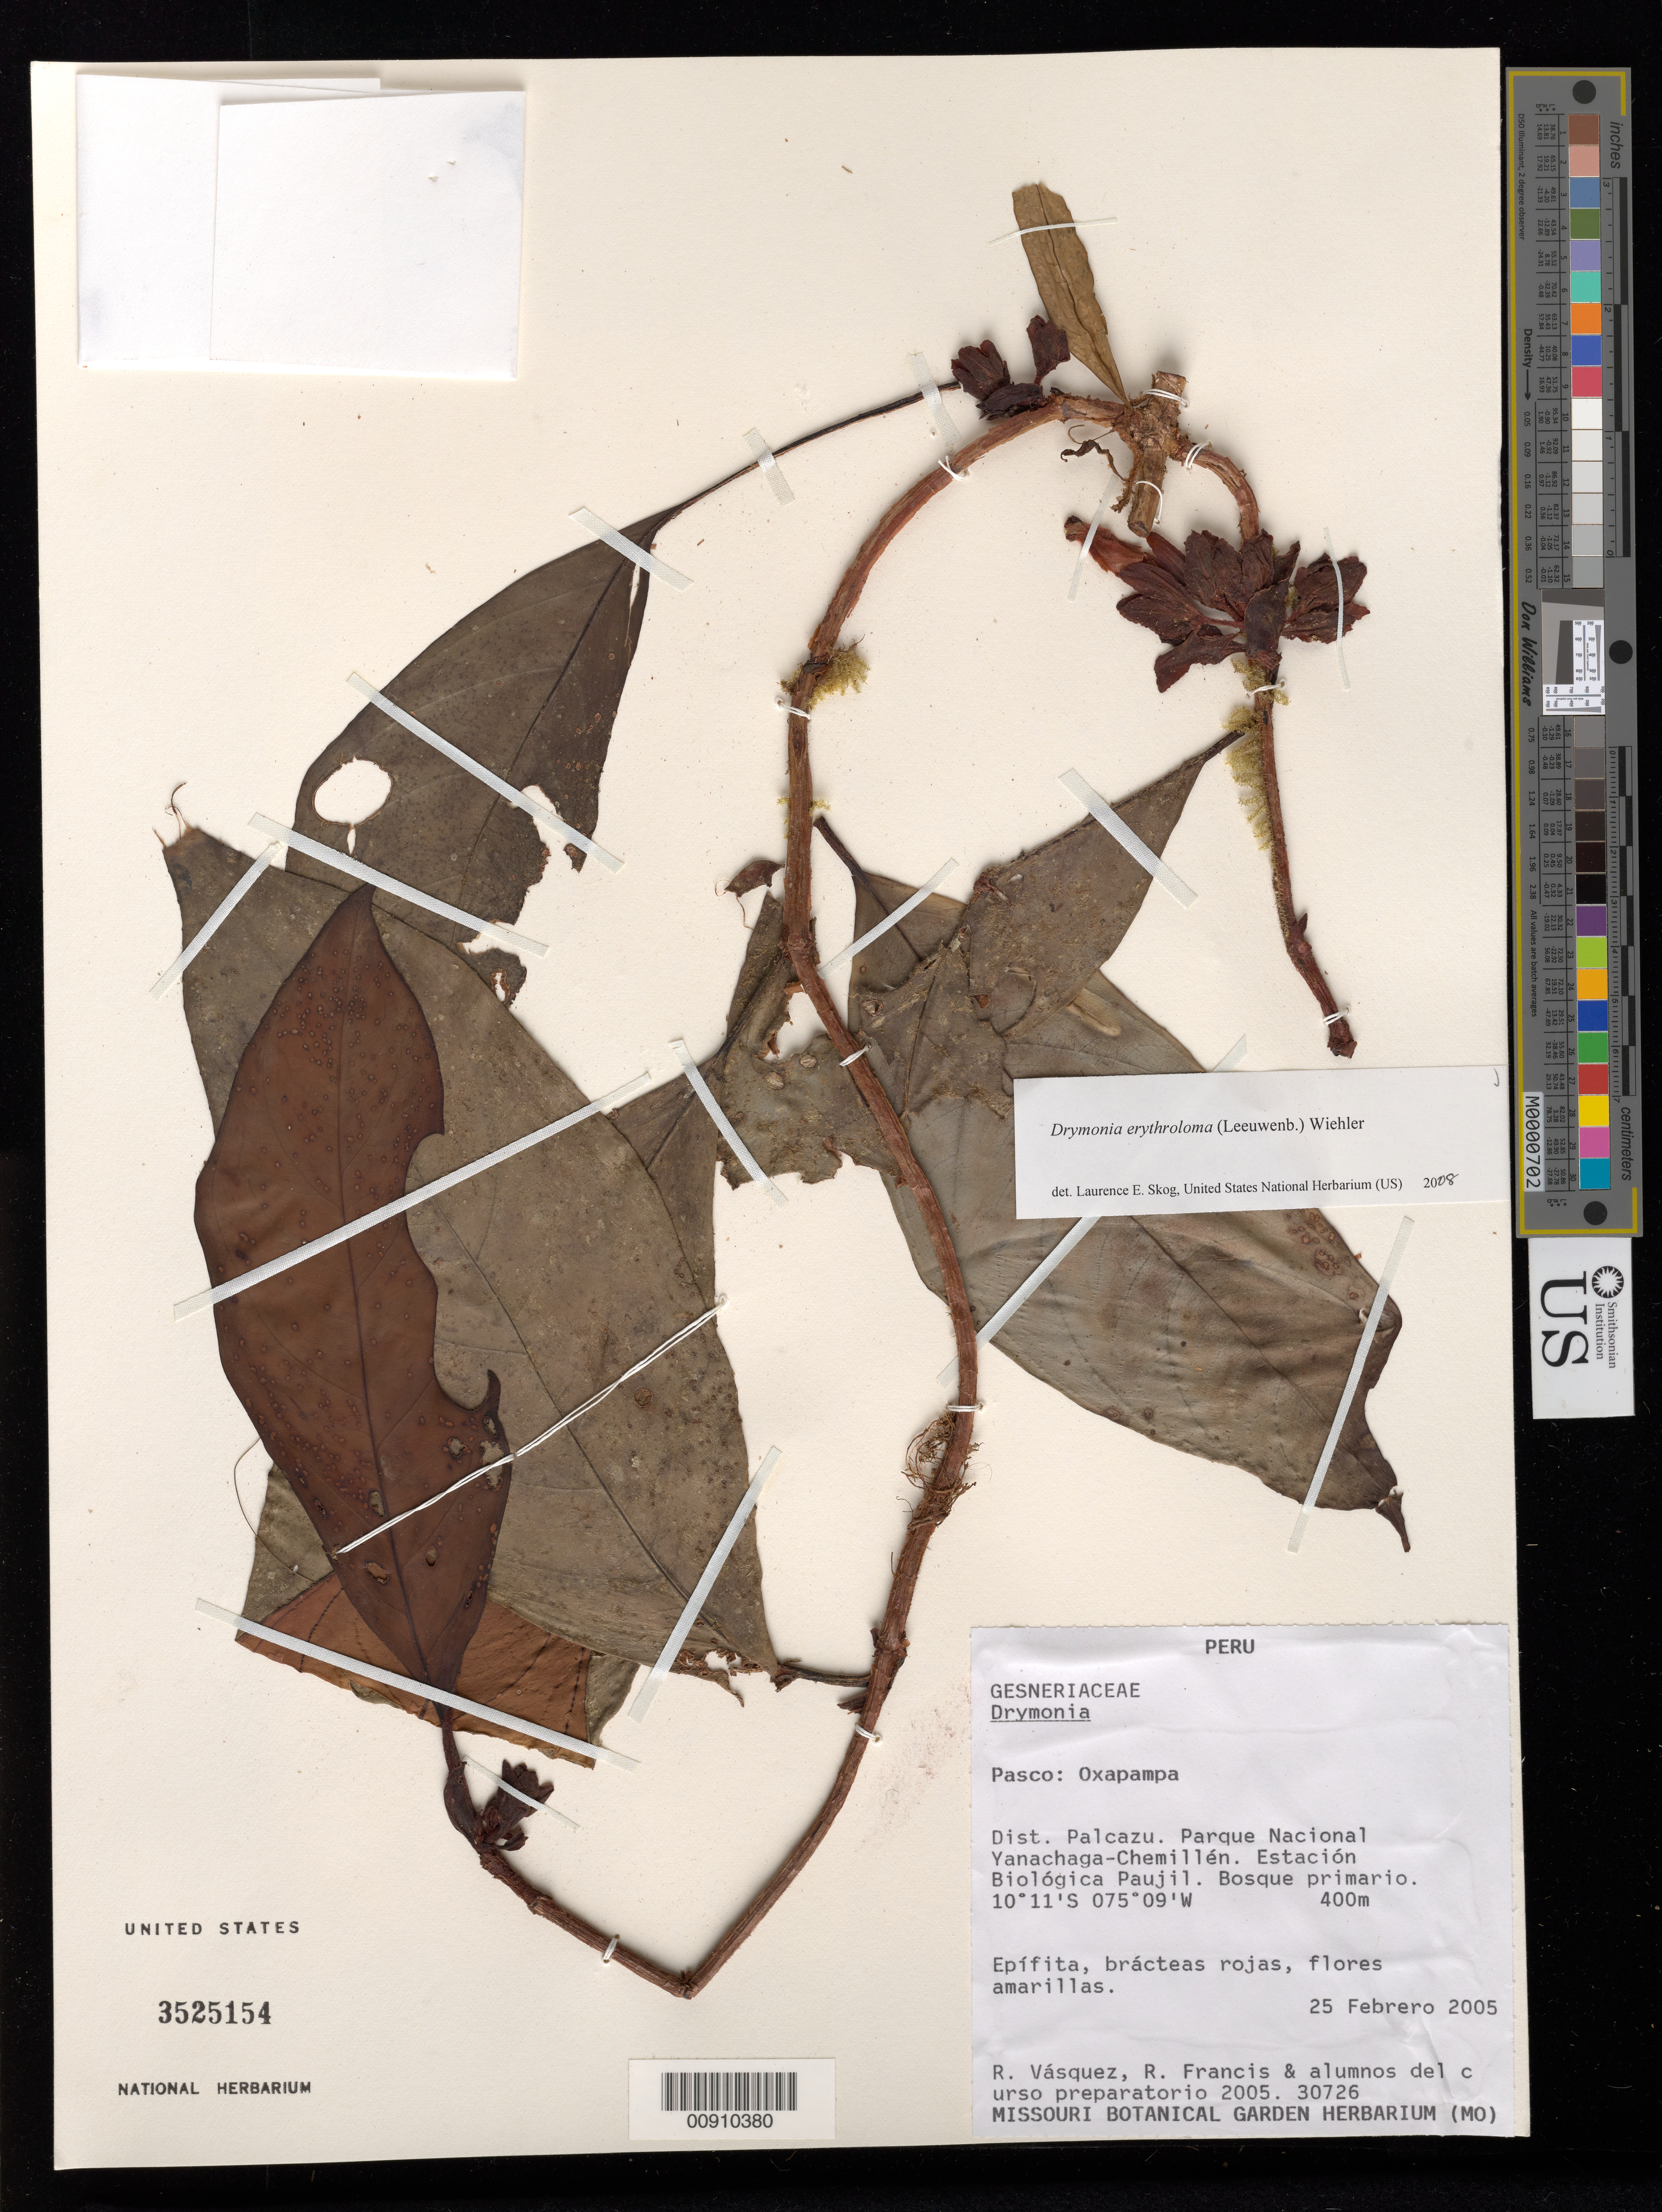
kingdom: Plantae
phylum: Tracheophyta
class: Magnoliopsida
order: Lamiales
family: Gesneriaceae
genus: Drymonia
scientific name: Drymonia erythroloma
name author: (Leeuwenb.) Wiehler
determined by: Skog, Laurence E.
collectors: R. Vásquez & et al.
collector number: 30726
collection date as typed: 25 Feb 2005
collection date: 2005-02-25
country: Peru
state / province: Pasco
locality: Pasco: Oxapampa. Dist. Palcazu. Parque nacional Yanachaga-Chemillén. Estación Biológica Paujil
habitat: Bosque primario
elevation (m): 400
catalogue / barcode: US 3525154